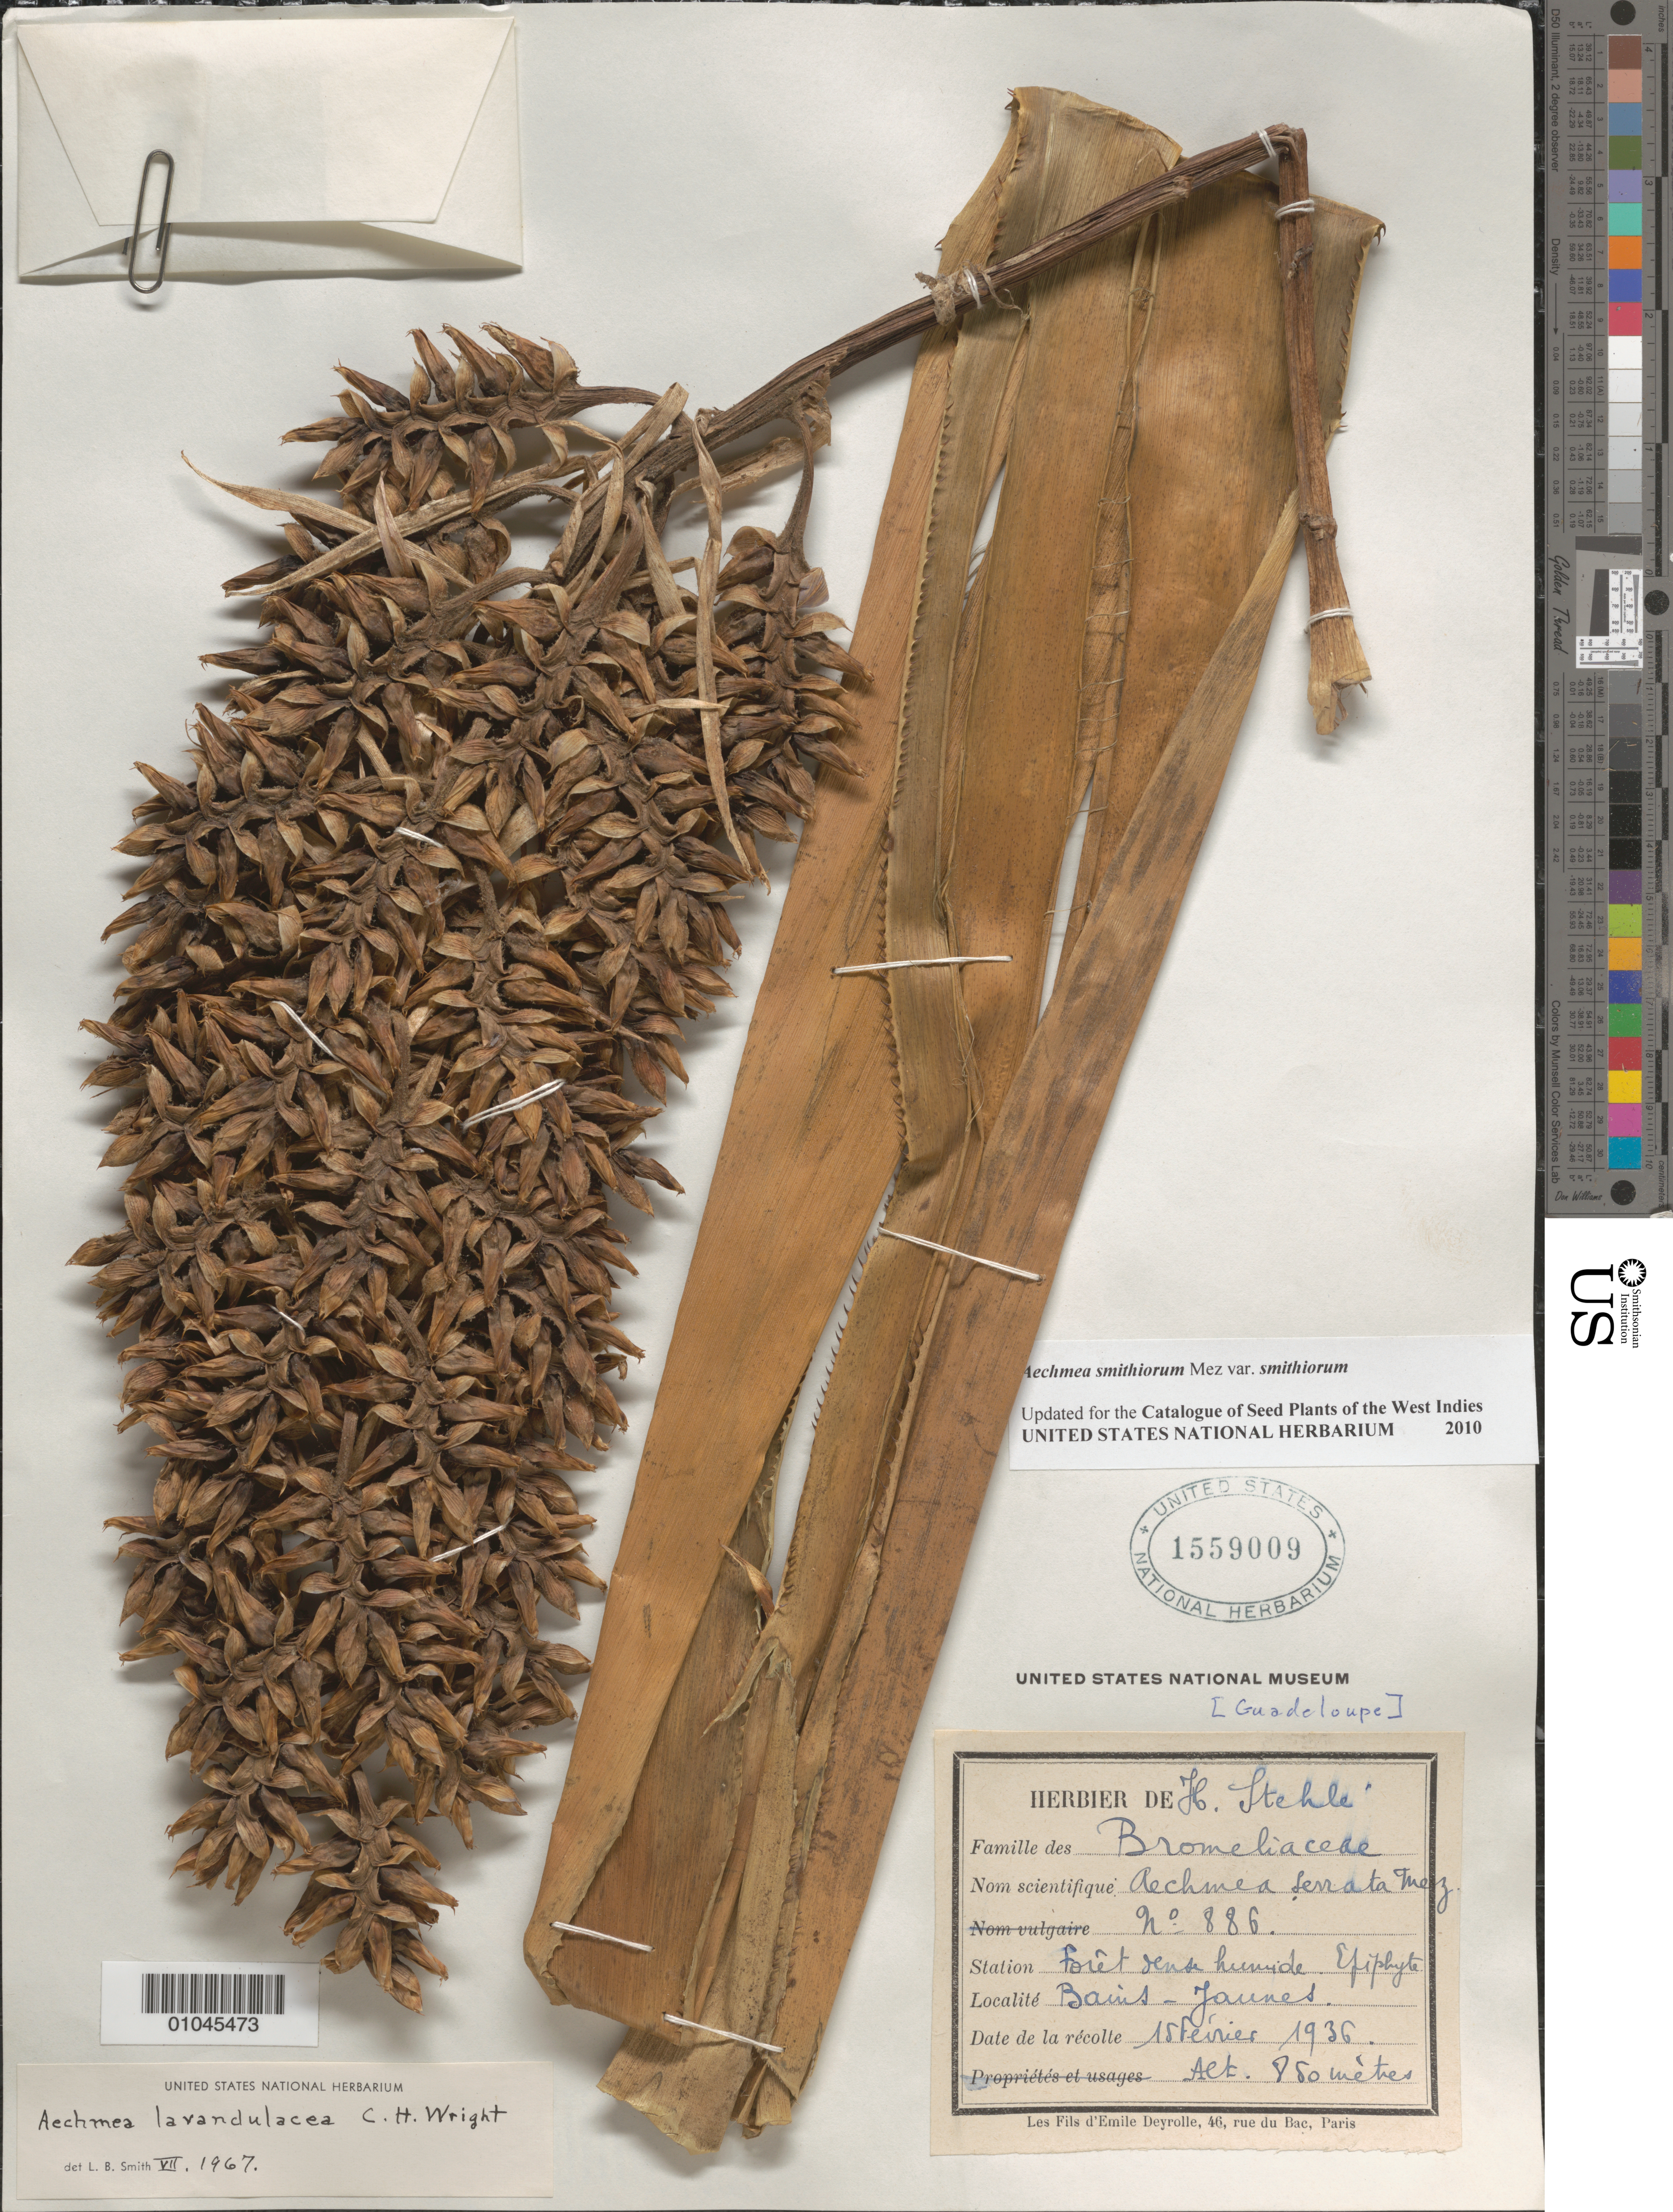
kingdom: Plantae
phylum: Tracheophyta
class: Liliopsida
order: Poales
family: Bromeliaceae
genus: Aechmea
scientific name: Aechmea smithiorum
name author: Mez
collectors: H. Stehlé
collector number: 886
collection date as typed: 1936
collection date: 1936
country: Guadeloupe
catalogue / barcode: US 1559009